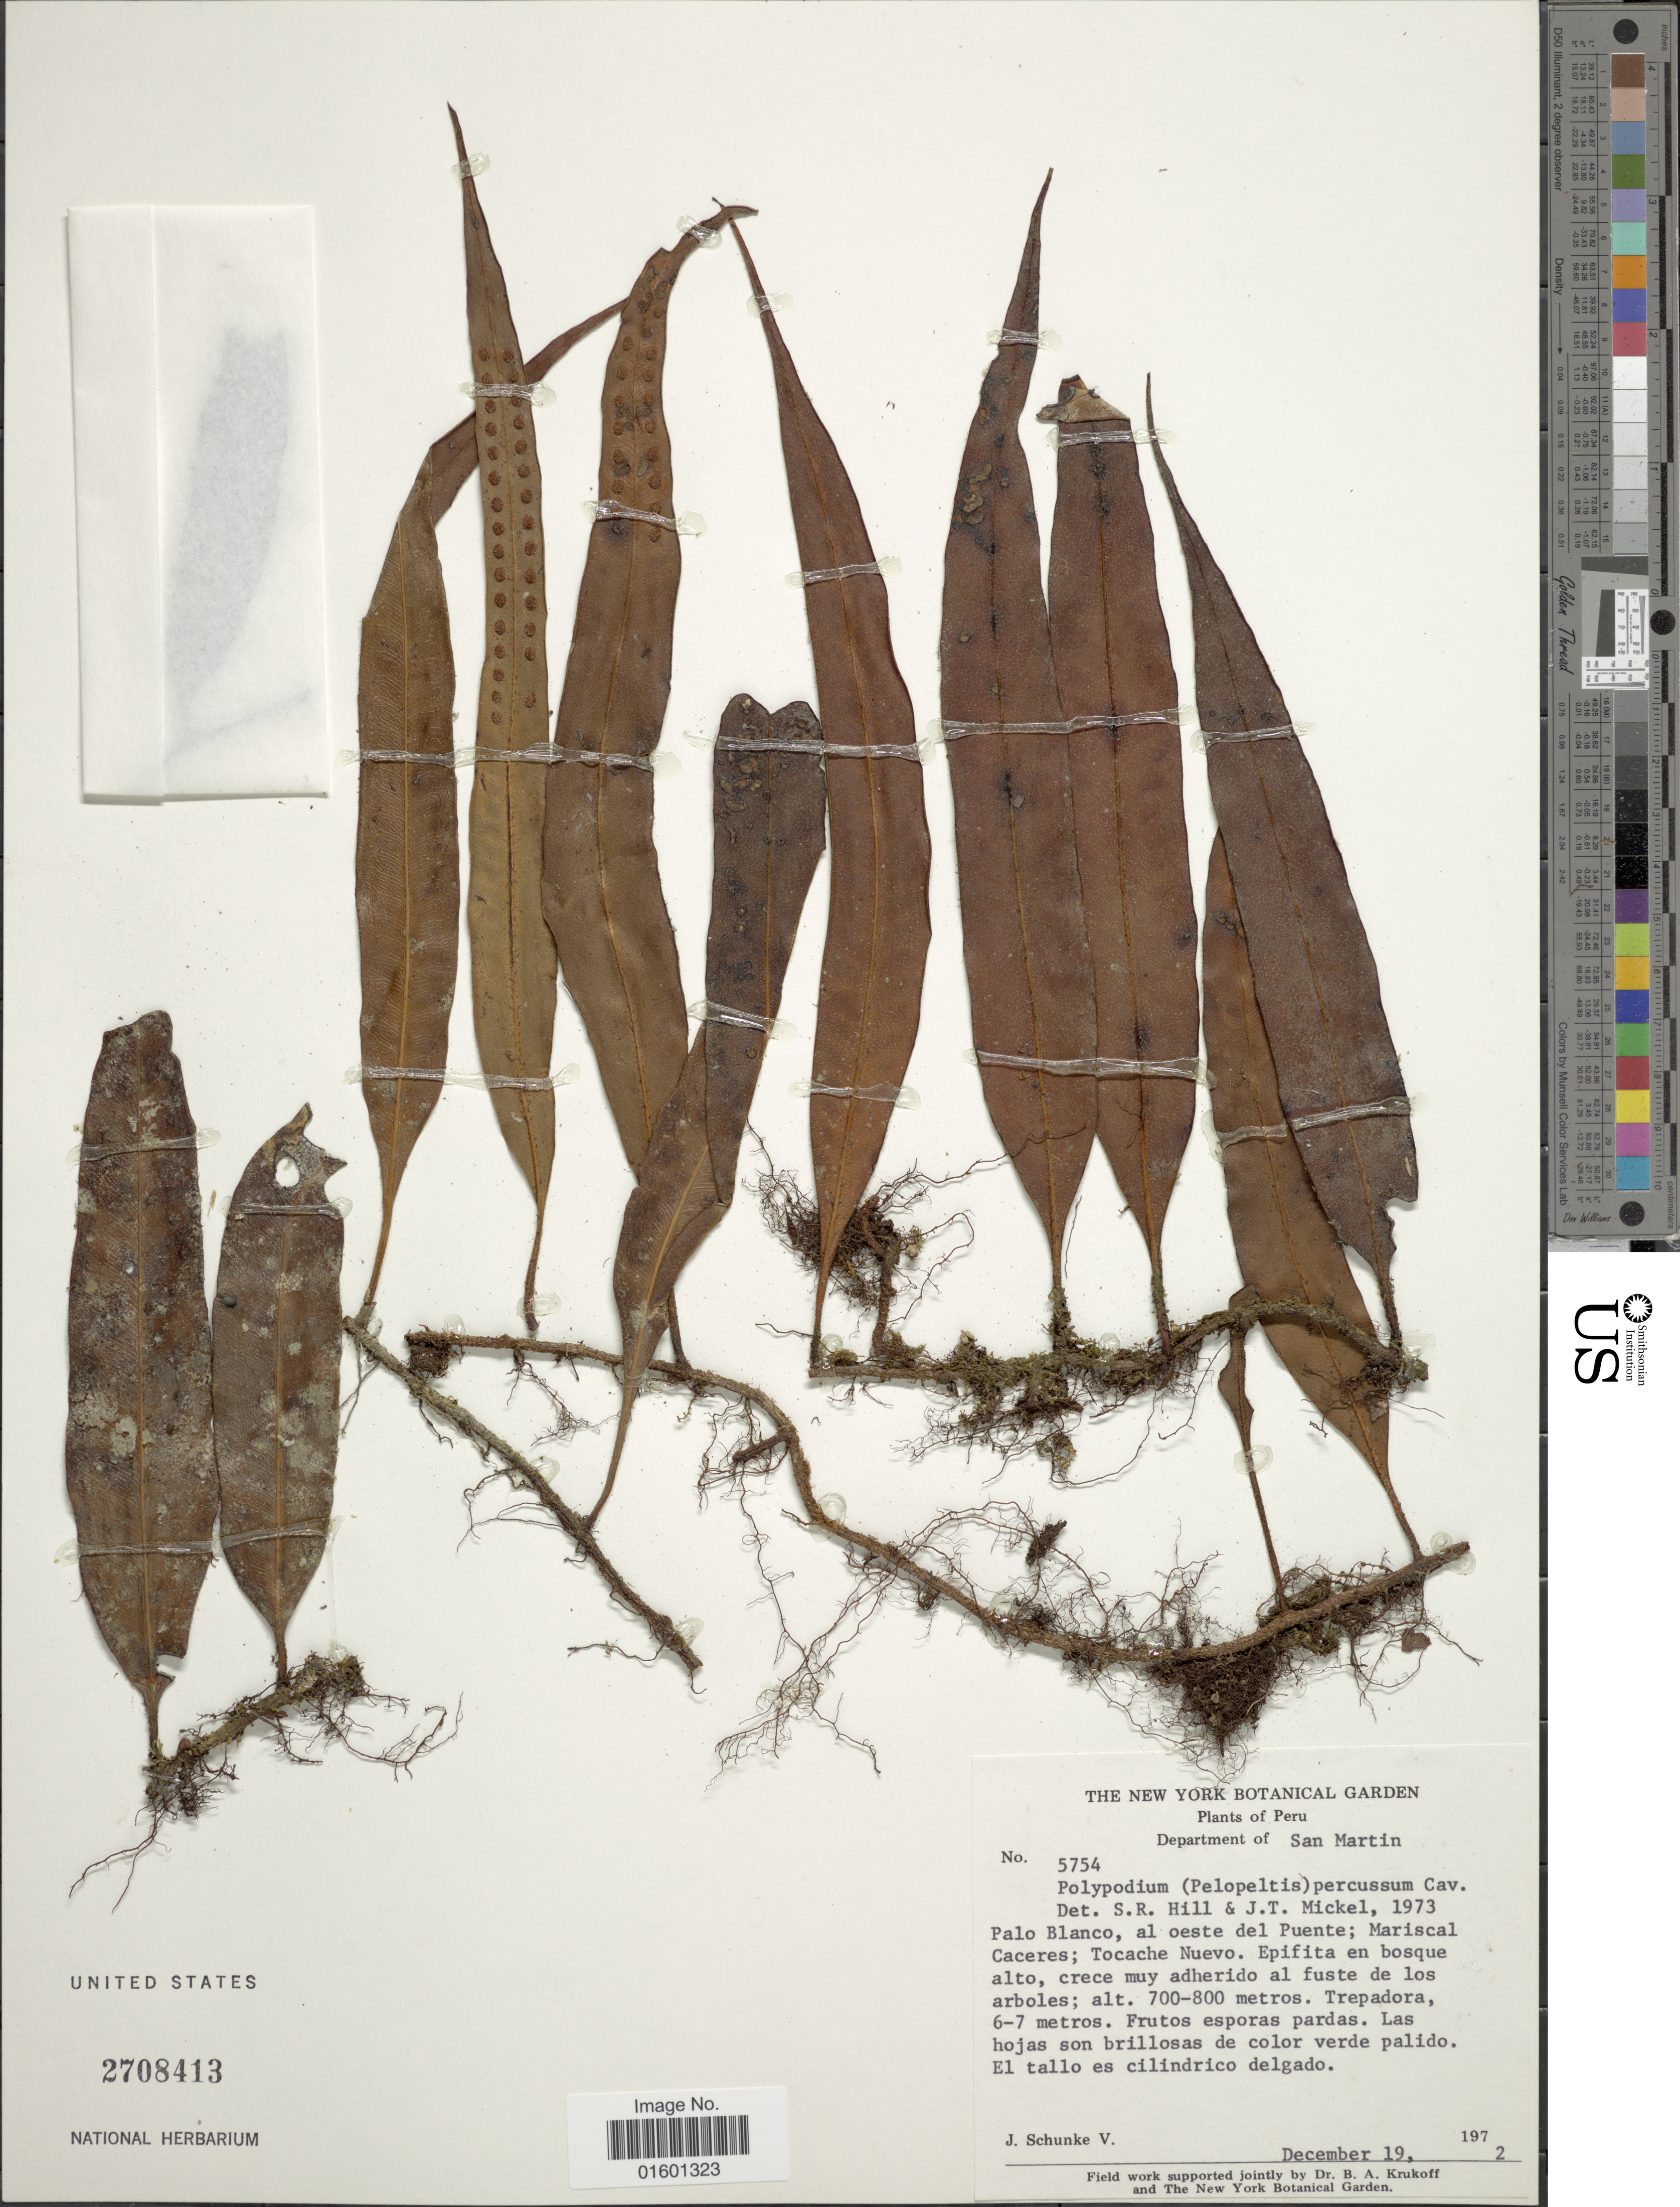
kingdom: Plantae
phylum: Tracheophyta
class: Polypodiopsida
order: Polypodiales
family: Polypodiaceae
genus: Microgramma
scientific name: Microgramma percussa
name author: (Cav.) de la Sota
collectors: J. Schunke Vigo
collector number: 5754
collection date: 1972-12-19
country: Peru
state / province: San Martín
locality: Palo Blanco, al oeste del Puente; Mariscal Caceres; Tocache Nuevo. Epifita en bosque alto, crece muy adherido al fuste de los arboles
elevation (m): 700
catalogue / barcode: US 2708413